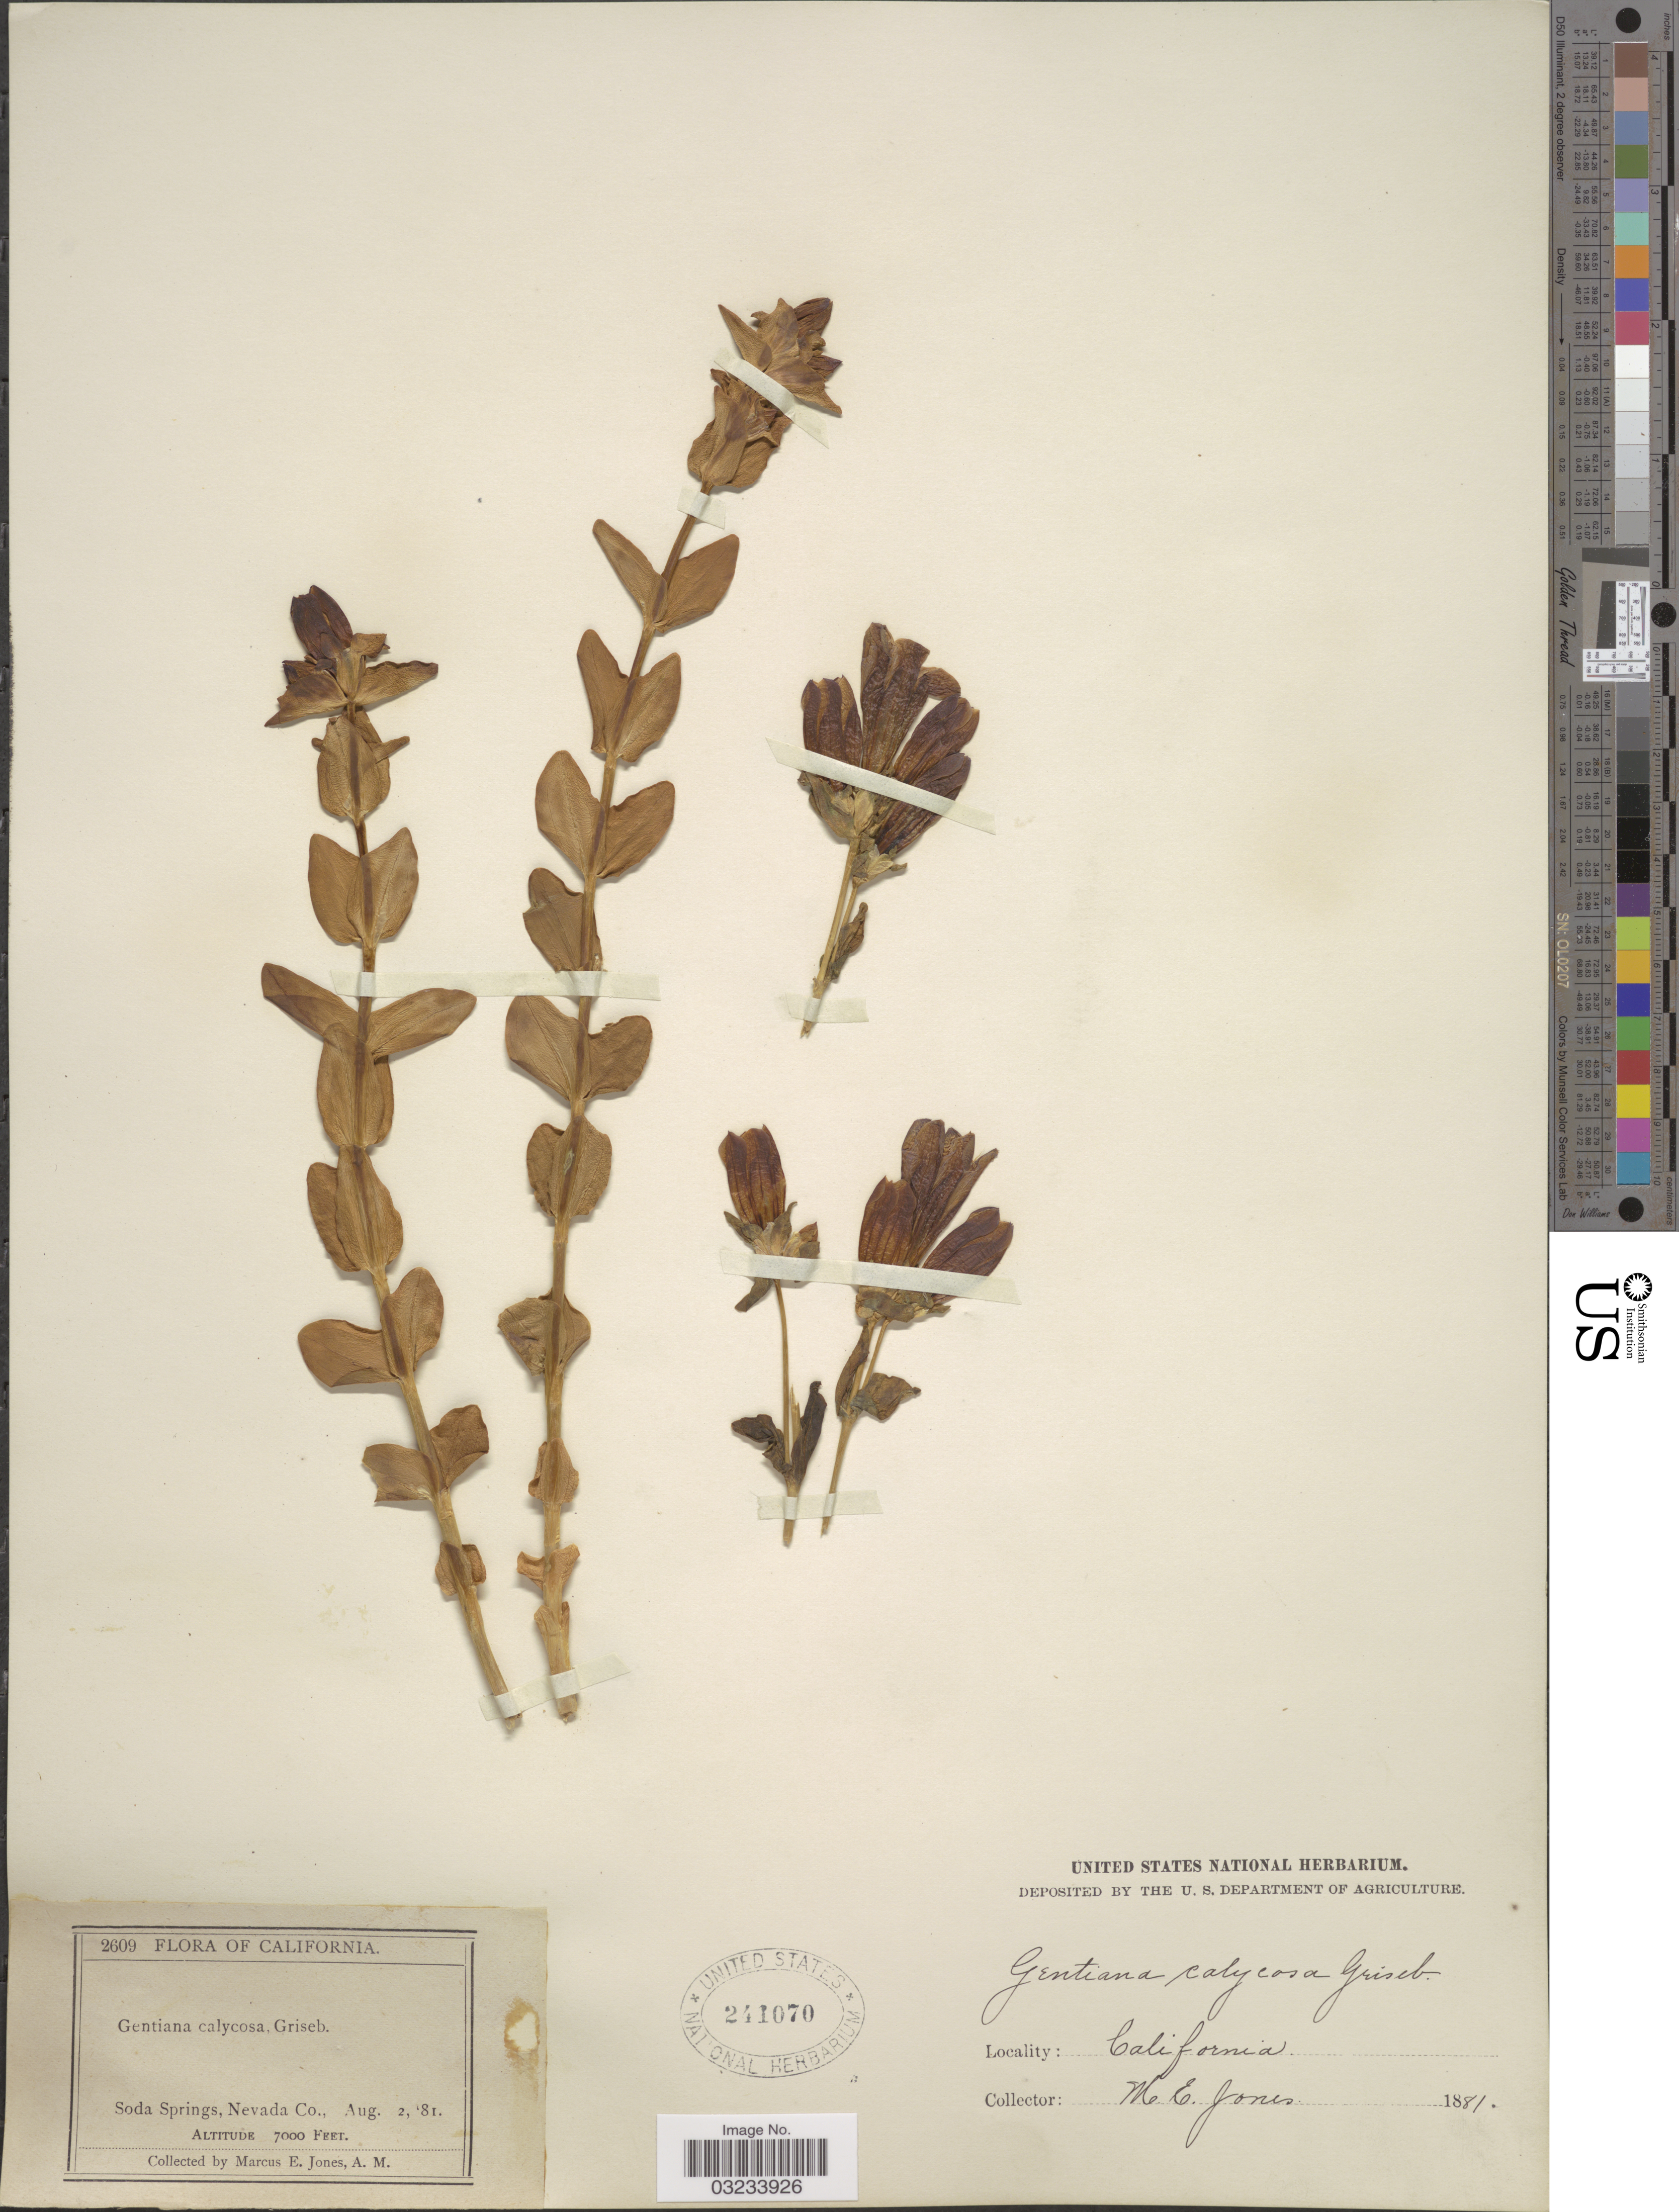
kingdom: Plantae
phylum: Tracheophyta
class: Magnoliopsida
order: Gentianales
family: Gentianaceae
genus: Gentiana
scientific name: Gentiana calycosa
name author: Griseb.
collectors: M. E. Jones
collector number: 2609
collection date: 1881-08-02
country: United States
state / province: California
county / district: Nevada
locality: Soda Springs, Nevada Co.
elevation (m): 2134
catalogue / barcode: US 241070